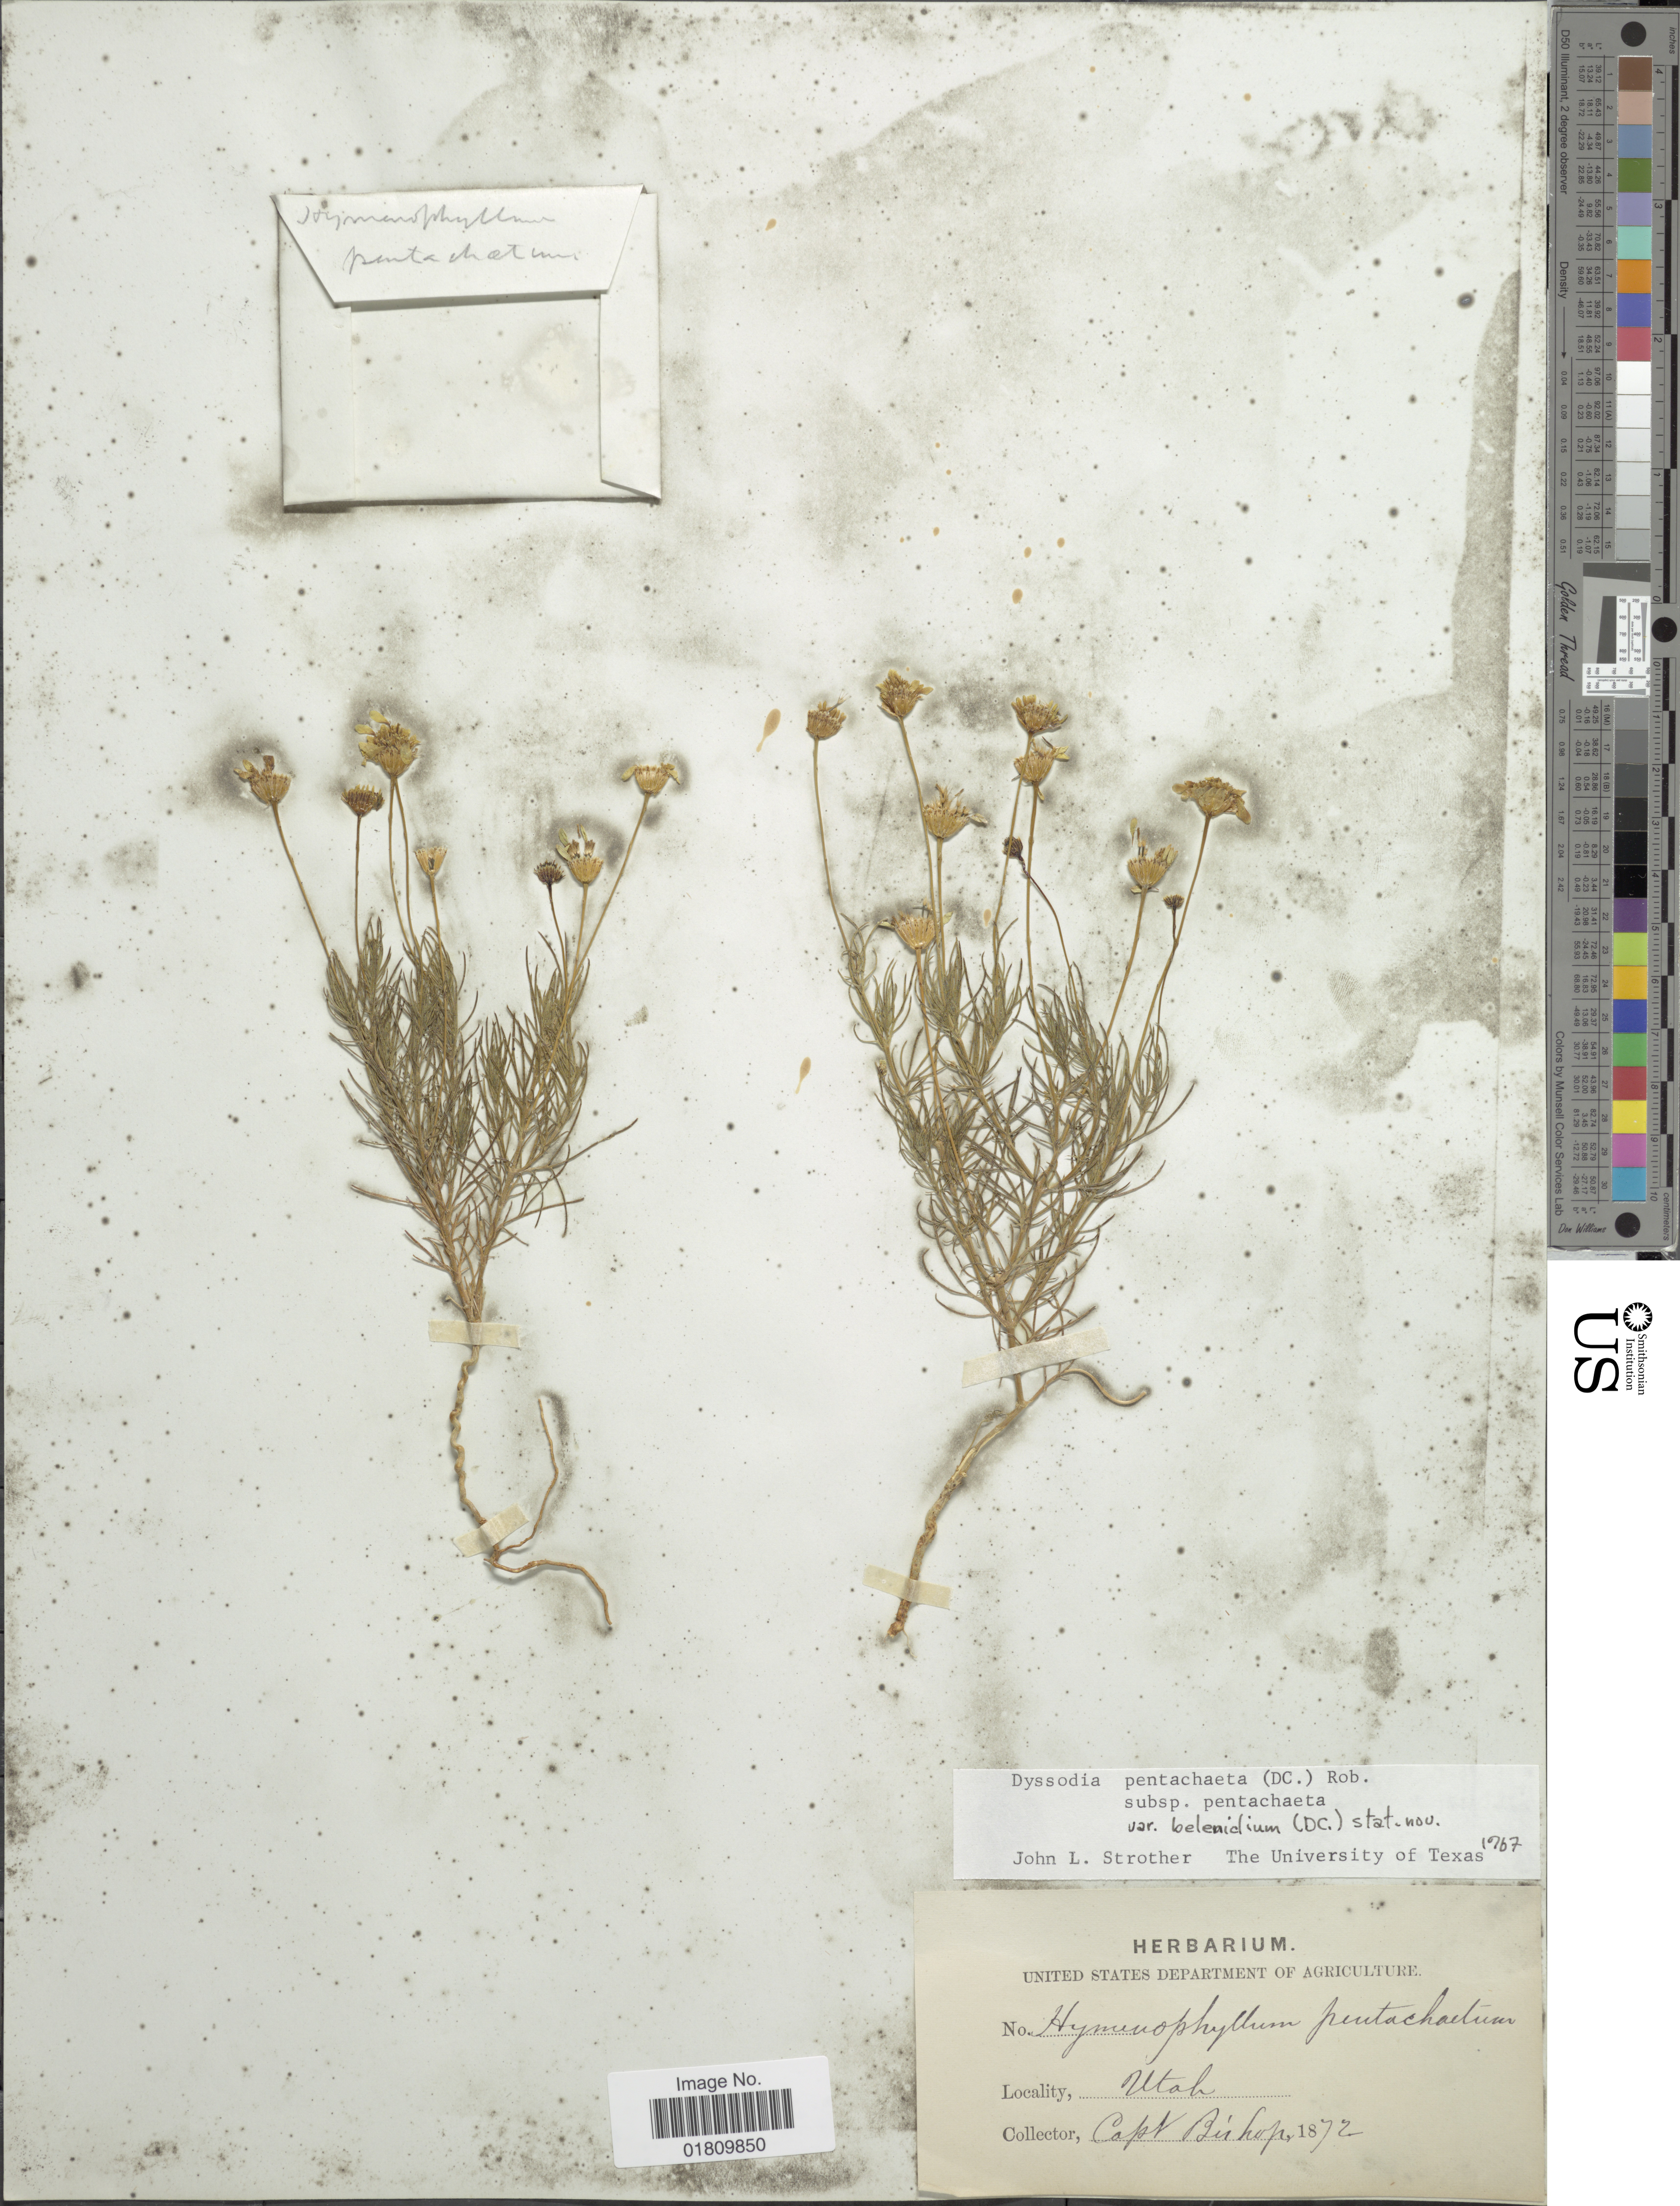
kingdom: Plantae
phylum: Tracheophyta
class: Magnoliopsida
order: Asterales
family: Asteraceae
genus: Thymophylla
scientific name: Thymophylla pentachaeta var. belenidium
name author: (DC.) Strother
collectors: F. M. Bishop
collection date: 1872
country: United States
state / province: Utah